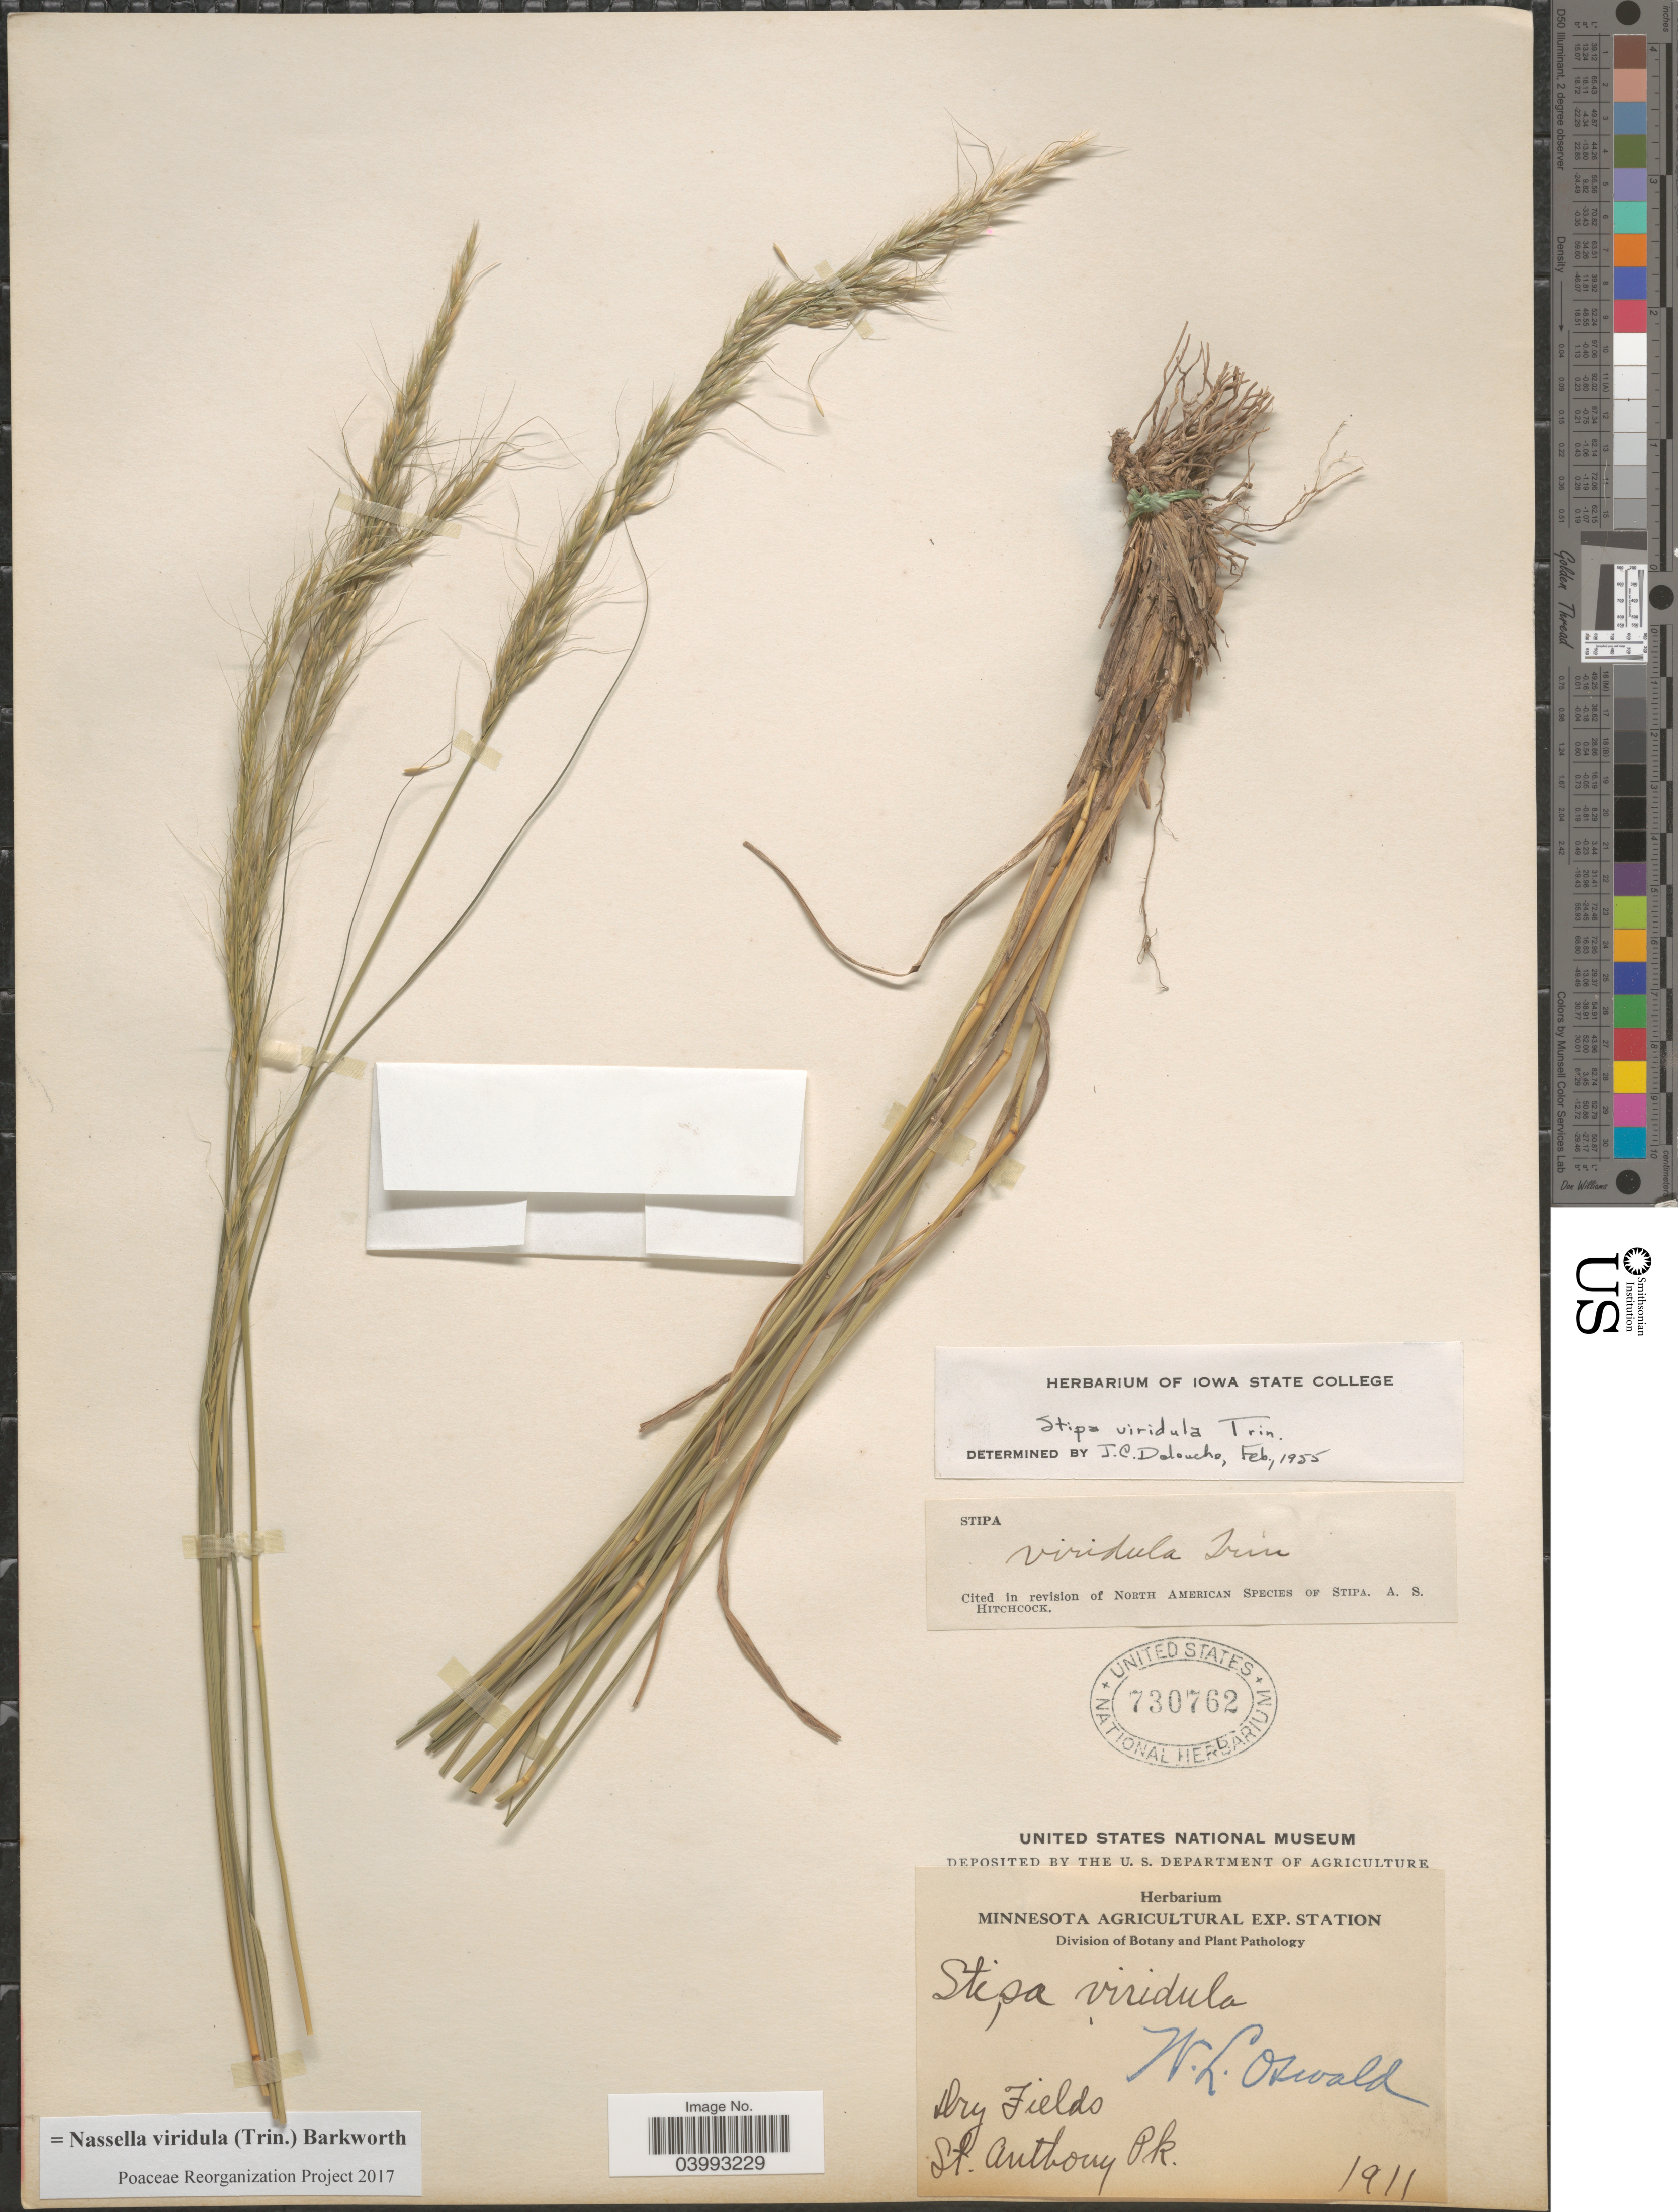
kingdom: Plantae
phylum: Tracheophyta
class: Liliopsida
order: Poales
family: Poaceae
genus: Nassella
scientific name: Nassella viridula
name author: (Trin.) Barkworth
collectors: W. Oswald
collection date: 1911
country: United States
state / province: Minnesota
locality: St. Anthony Pk.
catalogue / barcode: US 730762